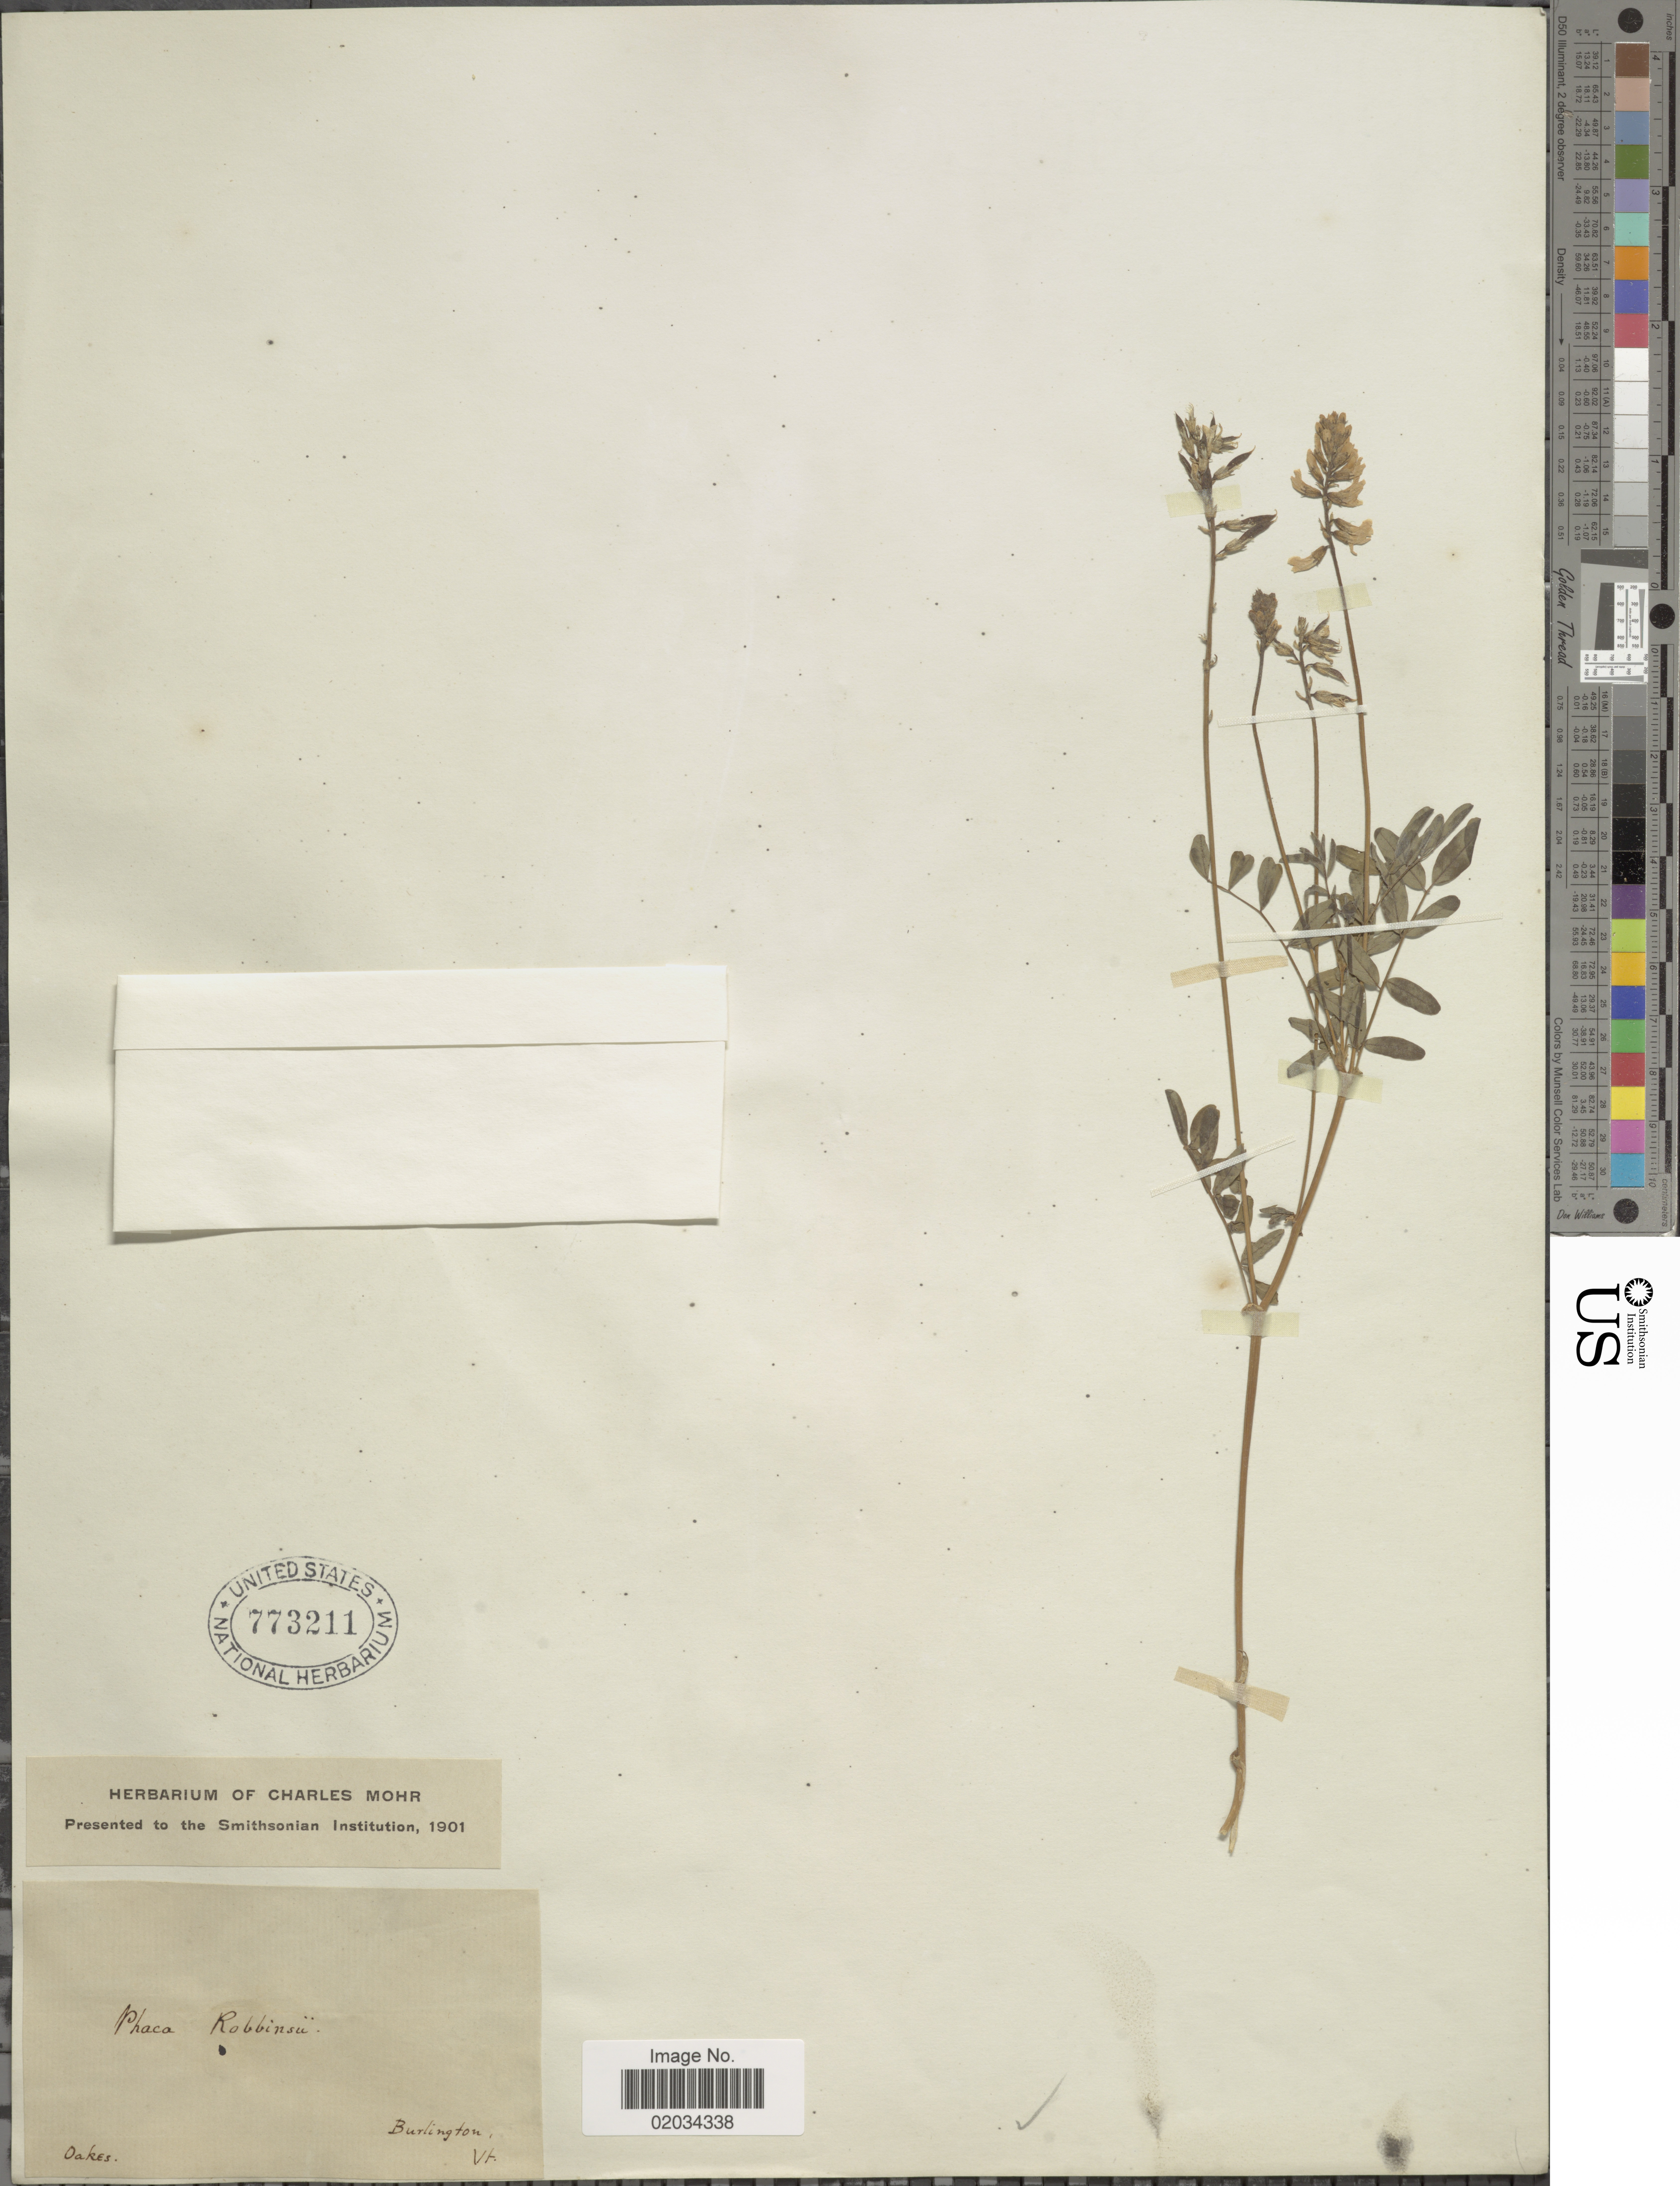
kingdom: Plantae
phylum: Tracheophyta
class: Magnoliopsida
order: Fabales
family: Fabaceae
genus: Astragalus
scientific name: Astragalus robbinsii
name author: (Oakes) A. Gray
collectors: -. Oakes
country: United States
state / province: Vermont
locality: Burlington, Vt.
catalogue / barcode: US 773211